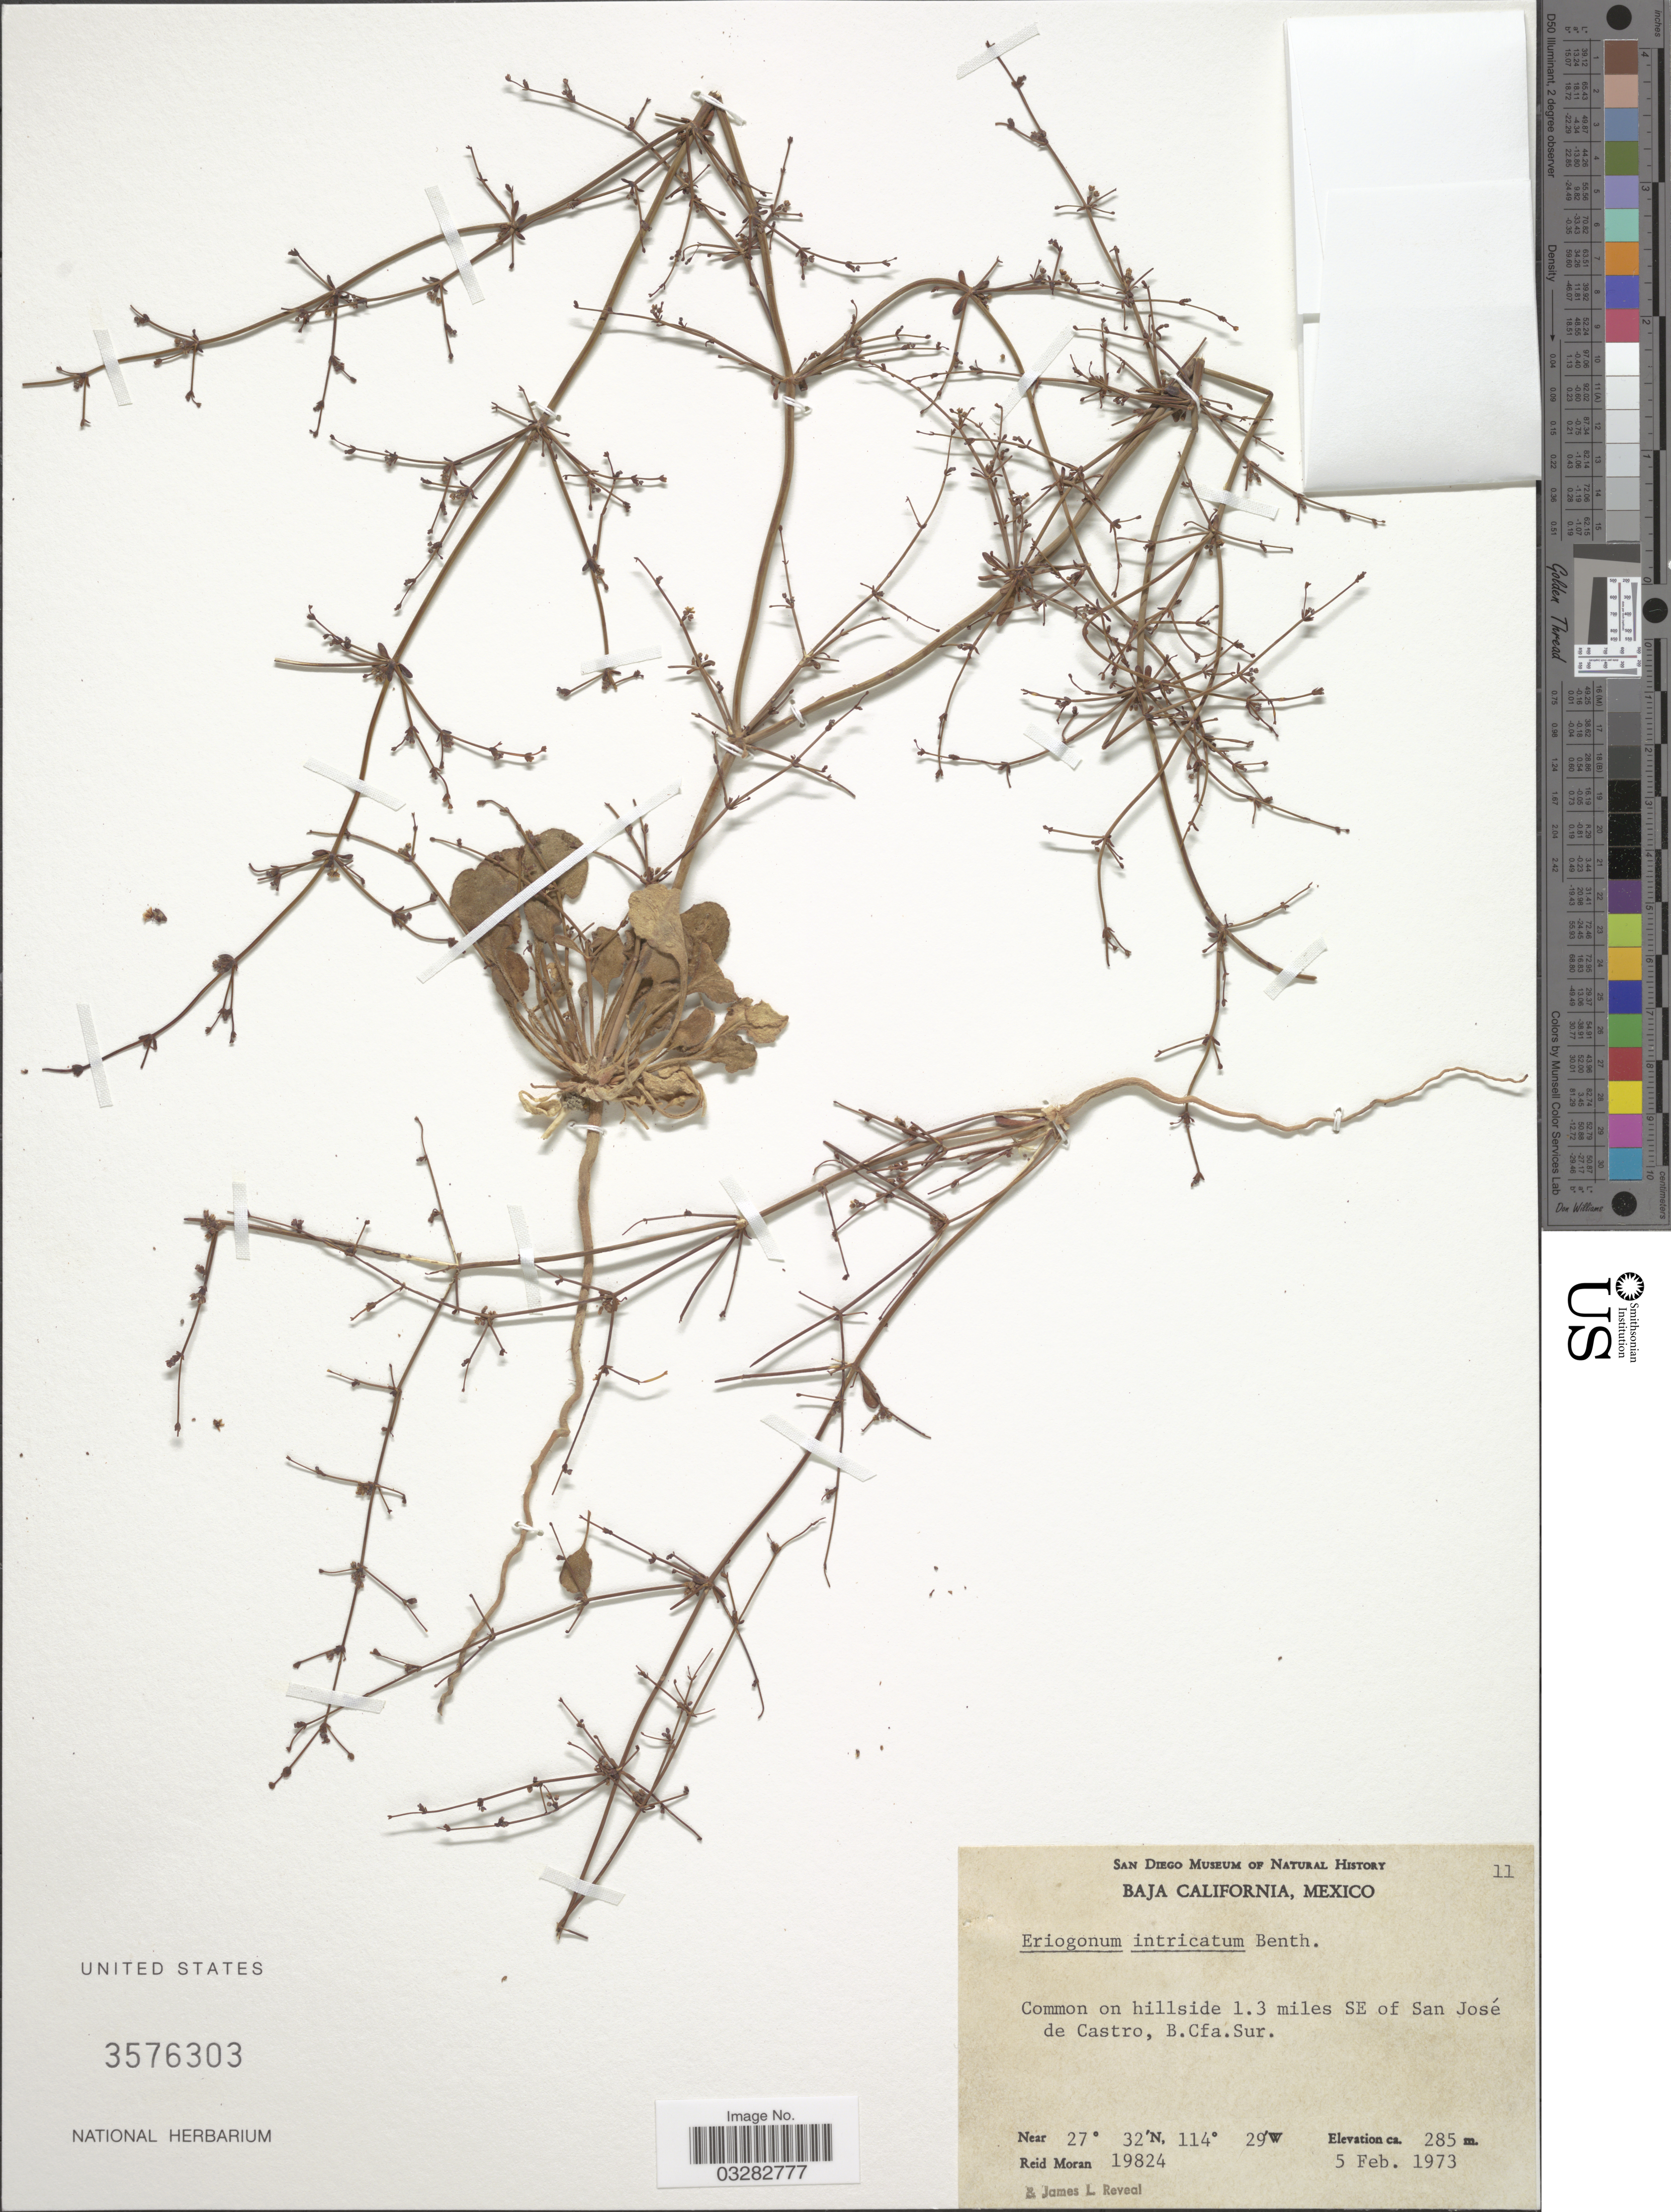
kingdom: Plantae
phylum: Tracheophyta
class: Magnoliopsida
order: Caryophyllales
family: Polygonaceae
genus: Eriogonum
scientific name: Eriogonum intricatum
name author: Benth.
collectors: R. V. Moran & J. L. Reveal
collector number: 19824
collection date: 1973-02-05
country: Mexico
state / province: Baja California Sur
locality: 1.3 miles SE of San José de Castro.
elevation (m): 285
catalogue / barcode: US 3576303